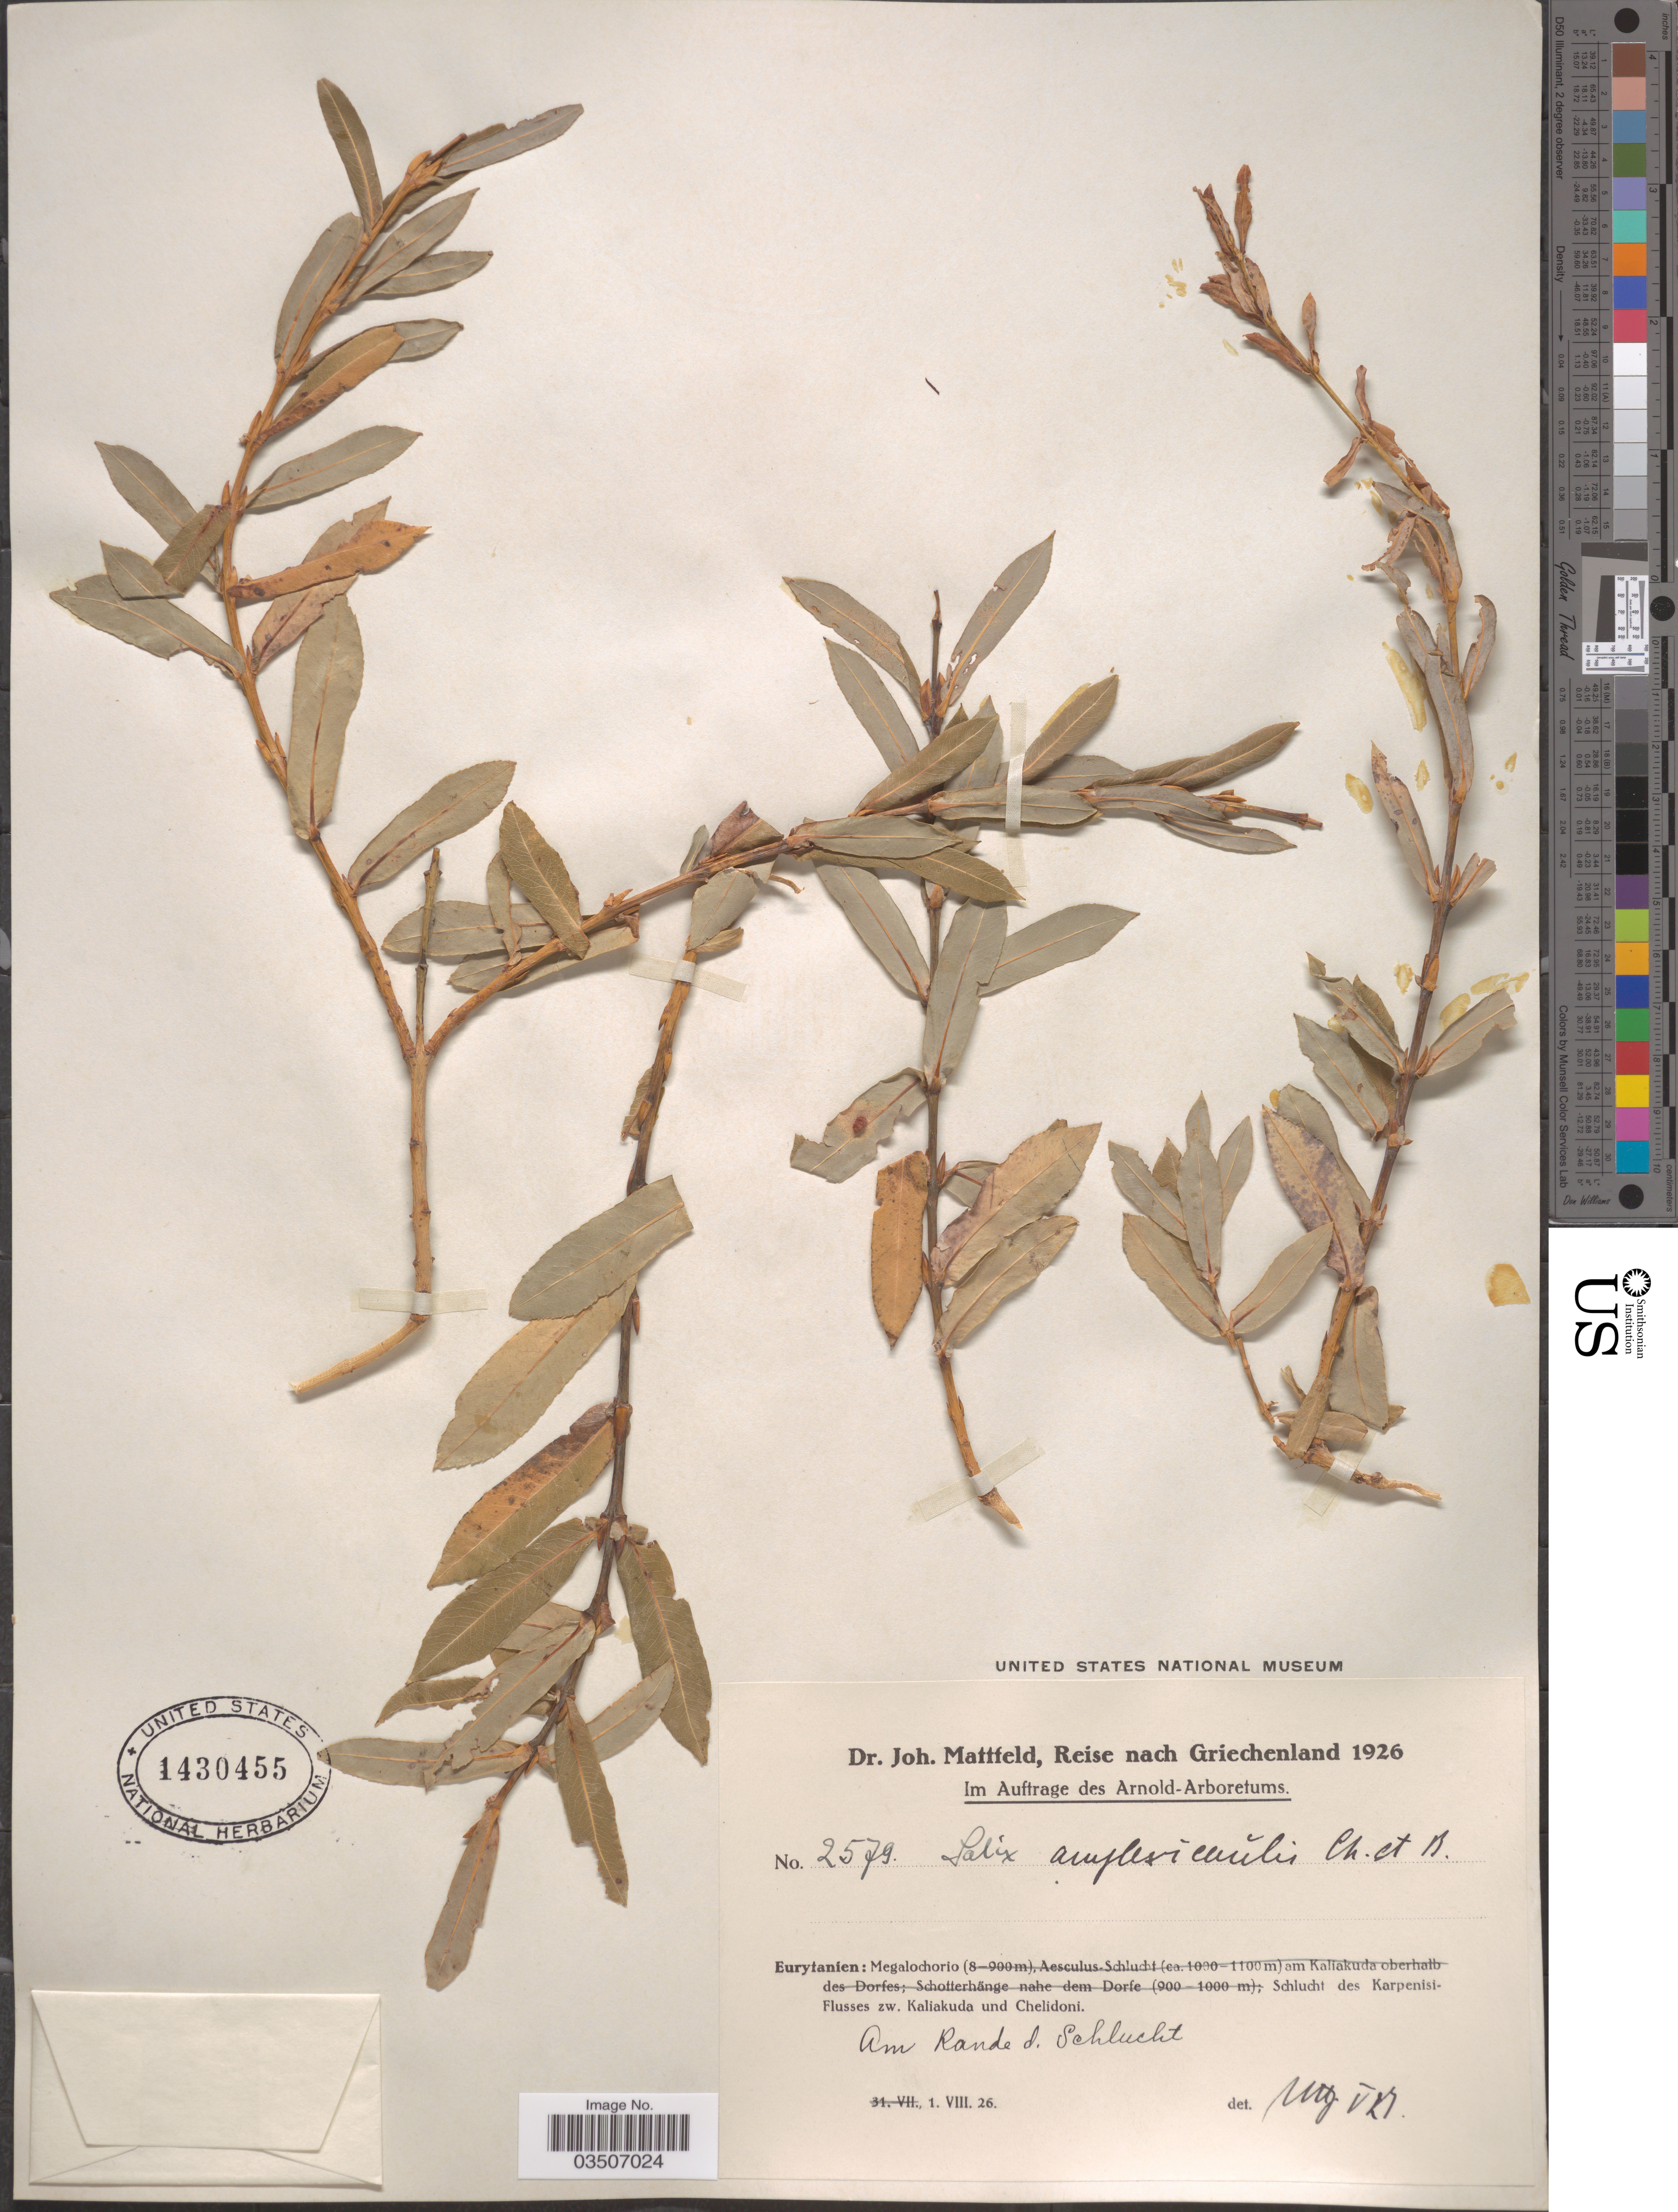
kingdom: Plantae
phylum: Tracheophyta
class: Magnoliopsida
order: Malpighiales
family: Salicaceae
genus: Salix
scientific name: Salix amplexicaulis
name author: Bory & Chaub.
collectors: J. Mattfeld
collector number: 2579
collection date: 1926-08-01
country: Greece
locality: Griecheland. Eurytanien: Megalochorio. Schlucht des Karpenisi-Flusses zw. Kaliakuda und Chelidoni. Am Rande d. Schlucht.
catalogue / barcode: US 4430455